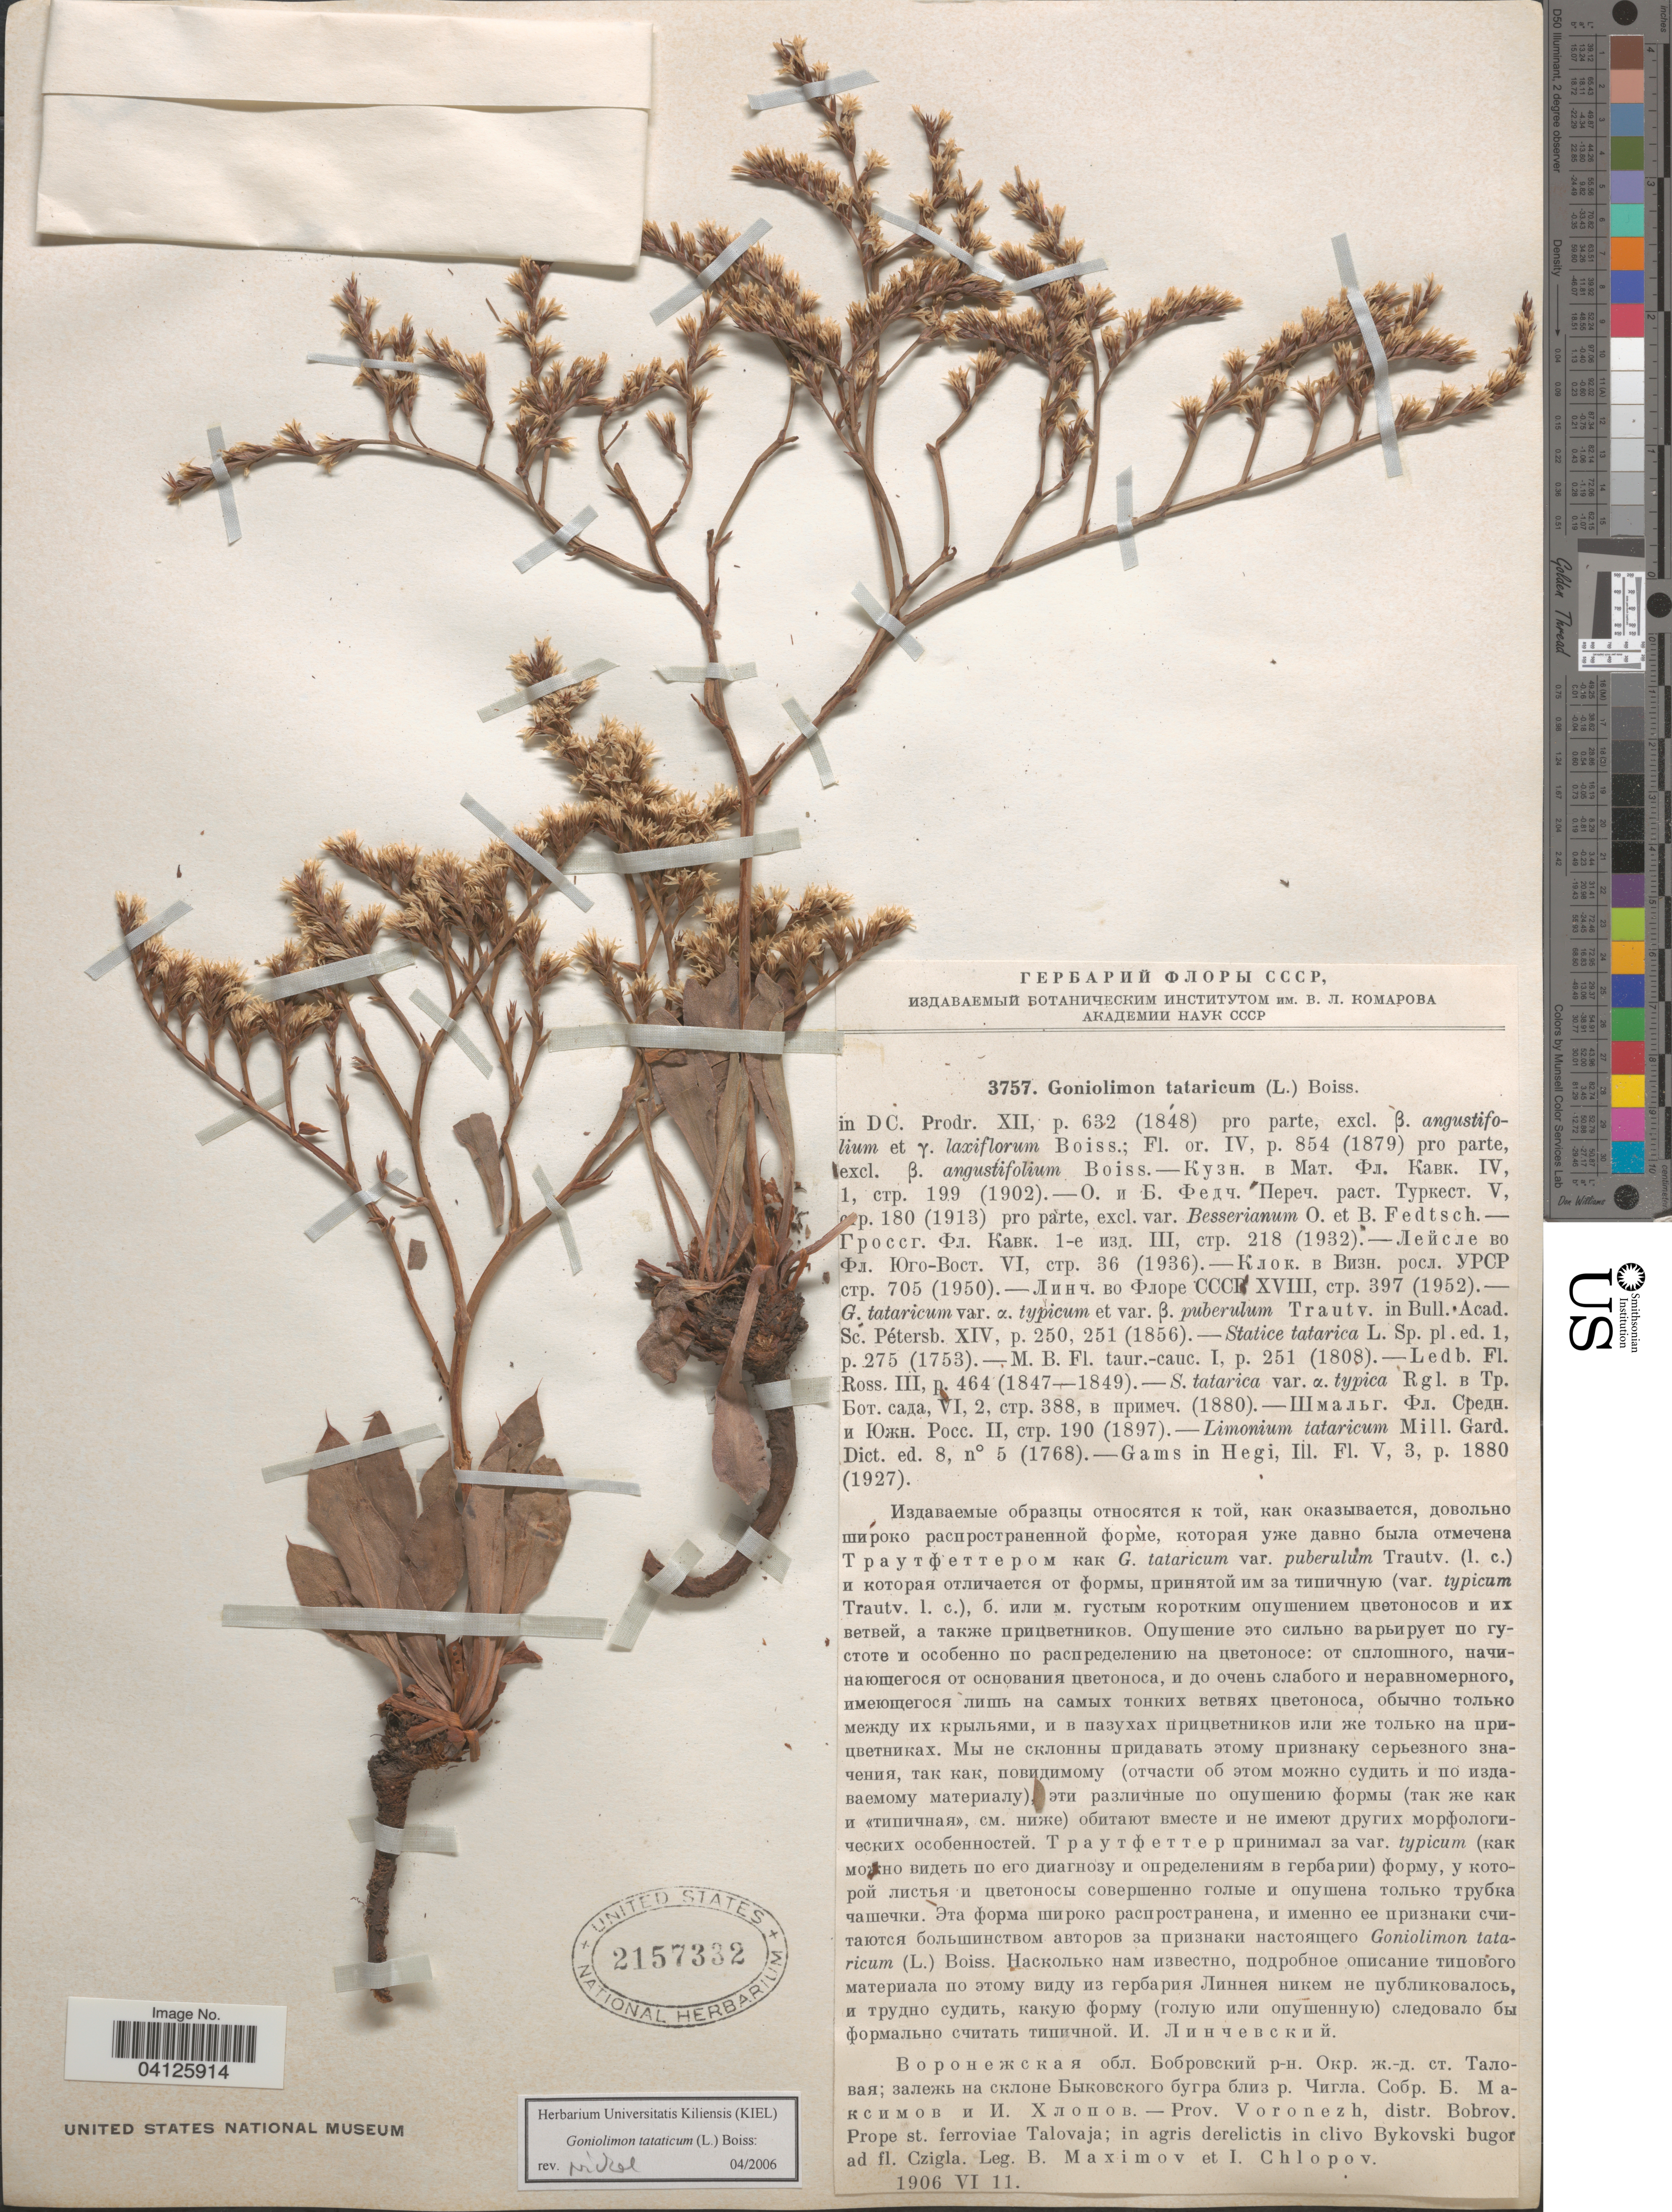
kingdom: Plantae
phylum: Tracheophyta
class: Magnoliopsida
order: Caryophyllales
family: Plumbaginaceae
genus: Goniolimon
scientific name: Goniolimon tataricum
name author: Boiss.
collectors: B. Maximov & I. Chlopov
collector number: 3757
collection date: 1906-06-11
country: Russian Federation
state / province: Voronezh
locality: Prov. Voronezh, distr. Bobrov. Prope st. ferroviae Talovaja; in agris derelictis in clivo Bykovski bugor ad fl. Czigla.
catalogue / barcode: US 2157332